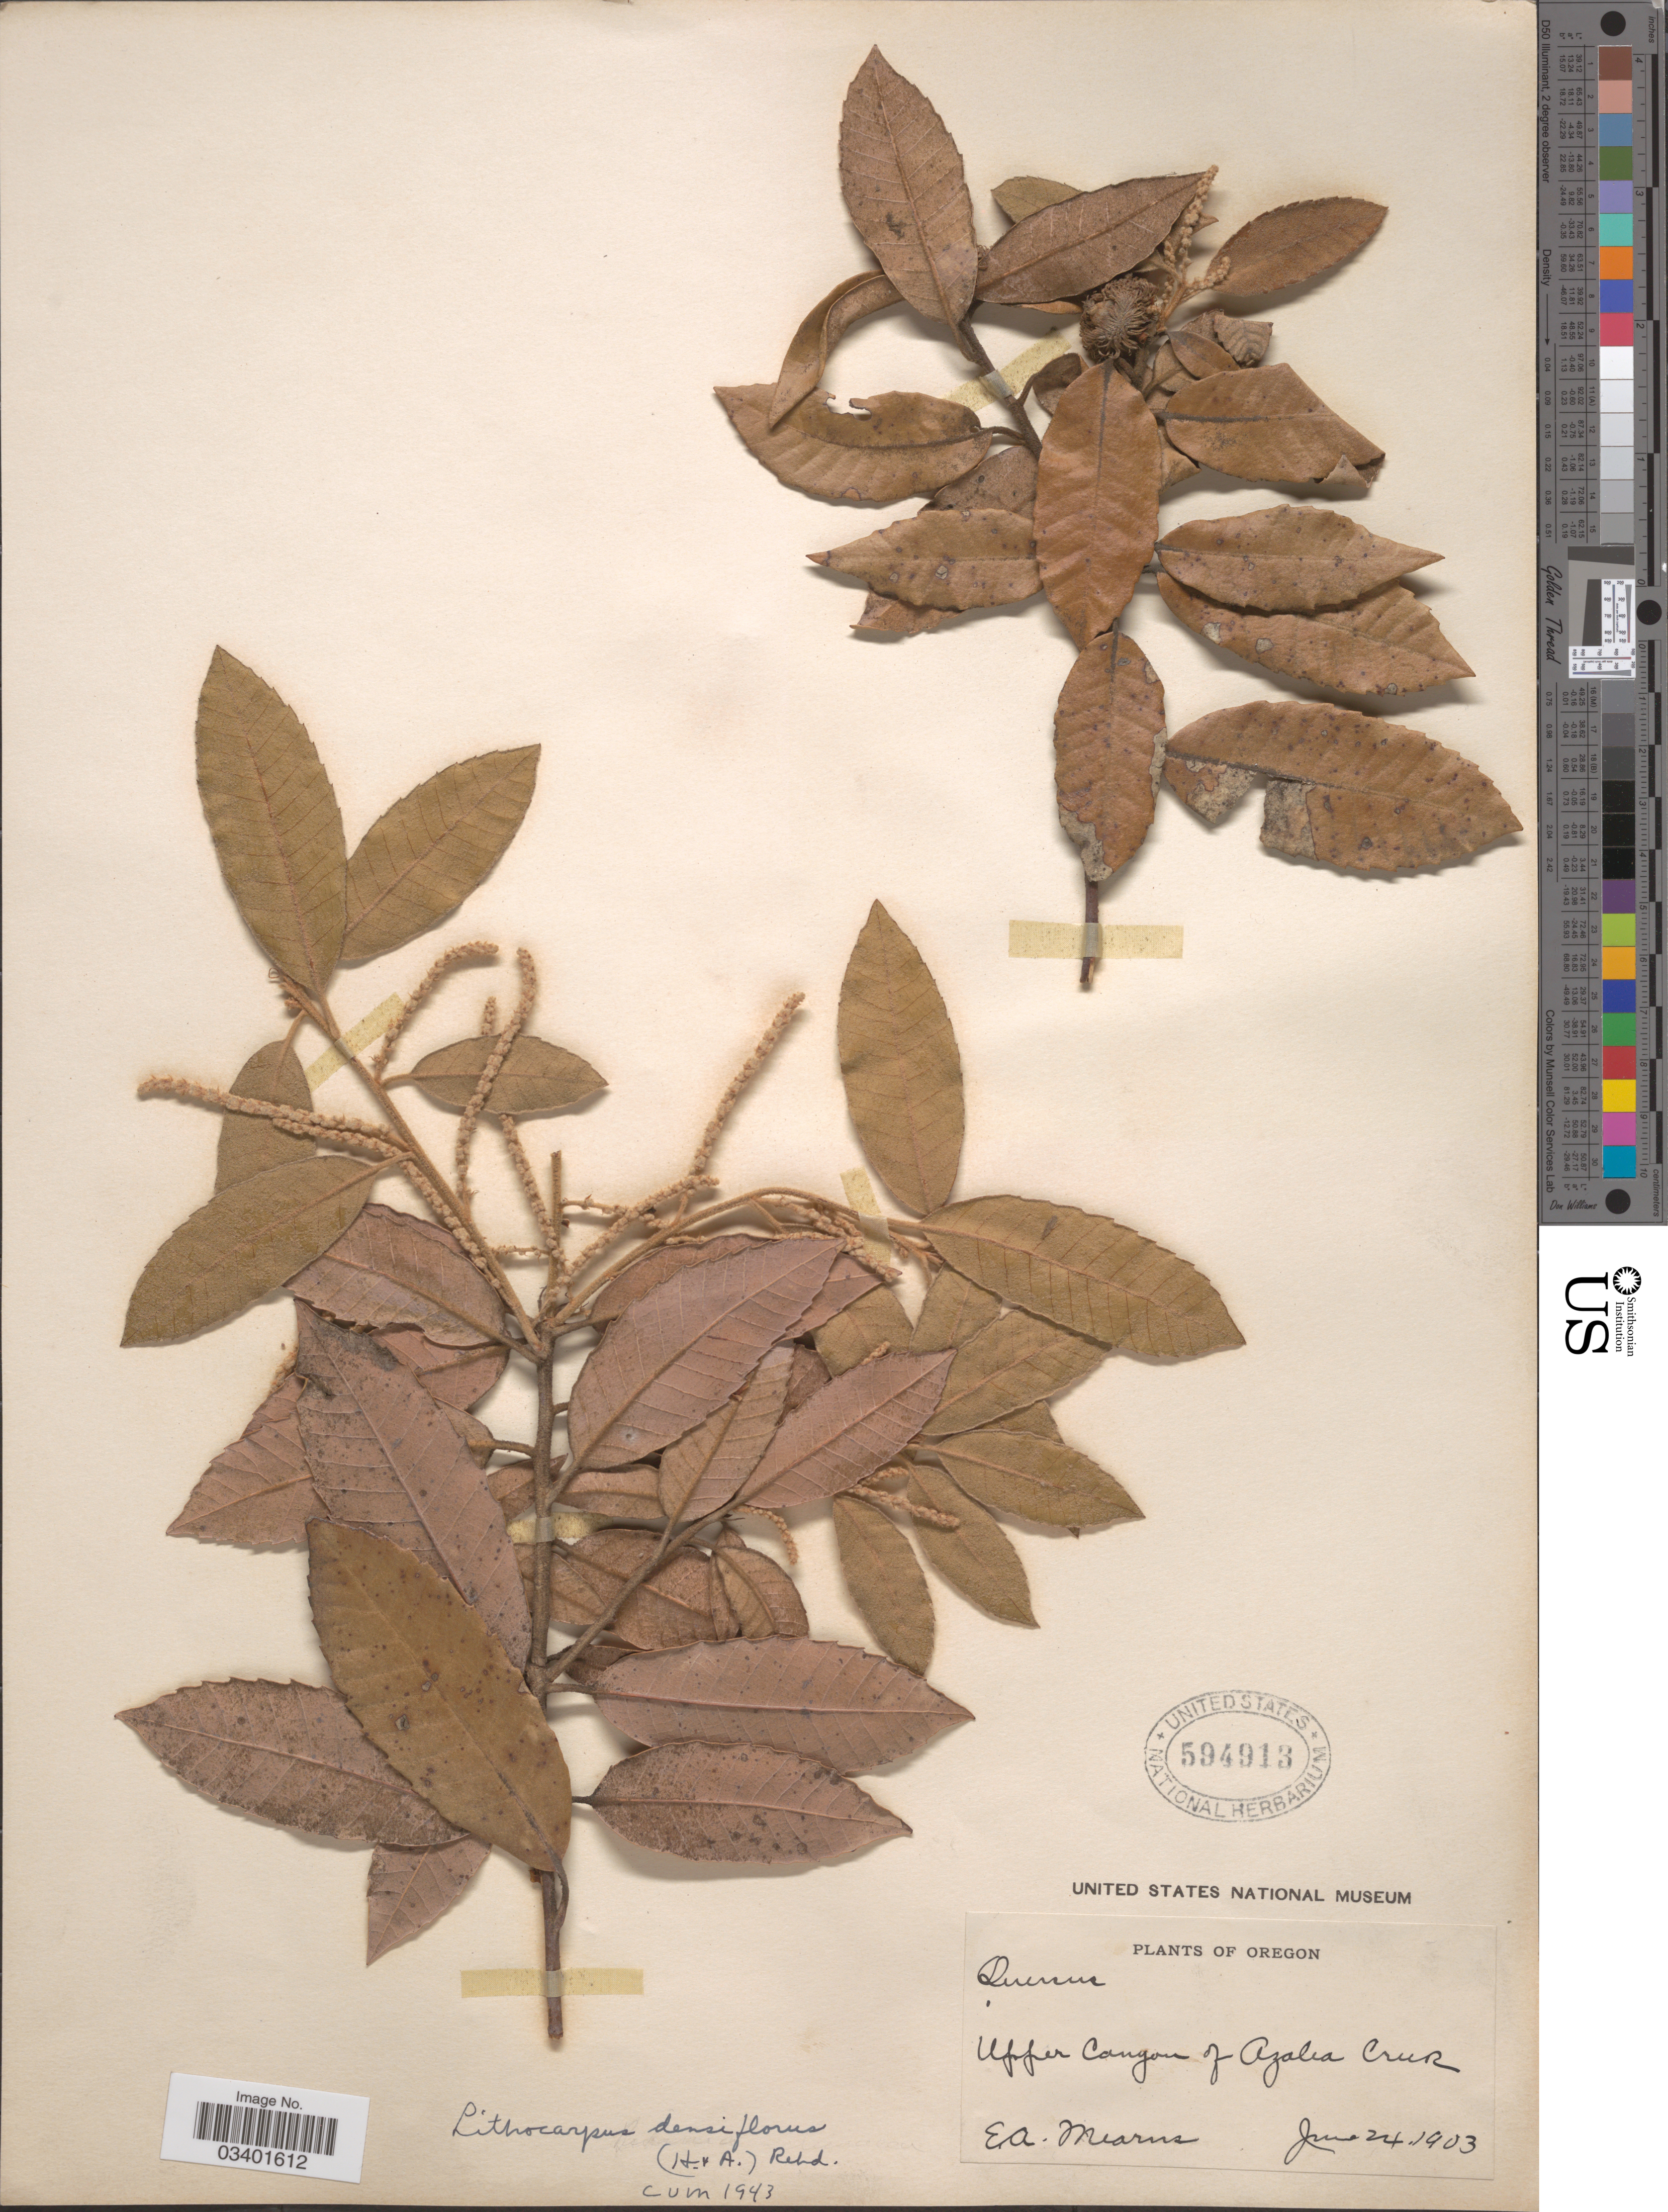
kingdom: Plantae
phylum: Tracheophyta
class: Magnoliopsida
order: Fagales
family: Fagaceae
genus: Notholithocarpus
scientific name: Notholithocarpus densiflorus var. densiflorus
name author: (Hook. & Arn.) P. S. Manos et al.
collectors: E. A. Mearns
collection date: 1903-06-24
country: United States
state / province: Oregon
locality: Upper Canyon of Azalea Creek.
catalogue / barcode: US 594913